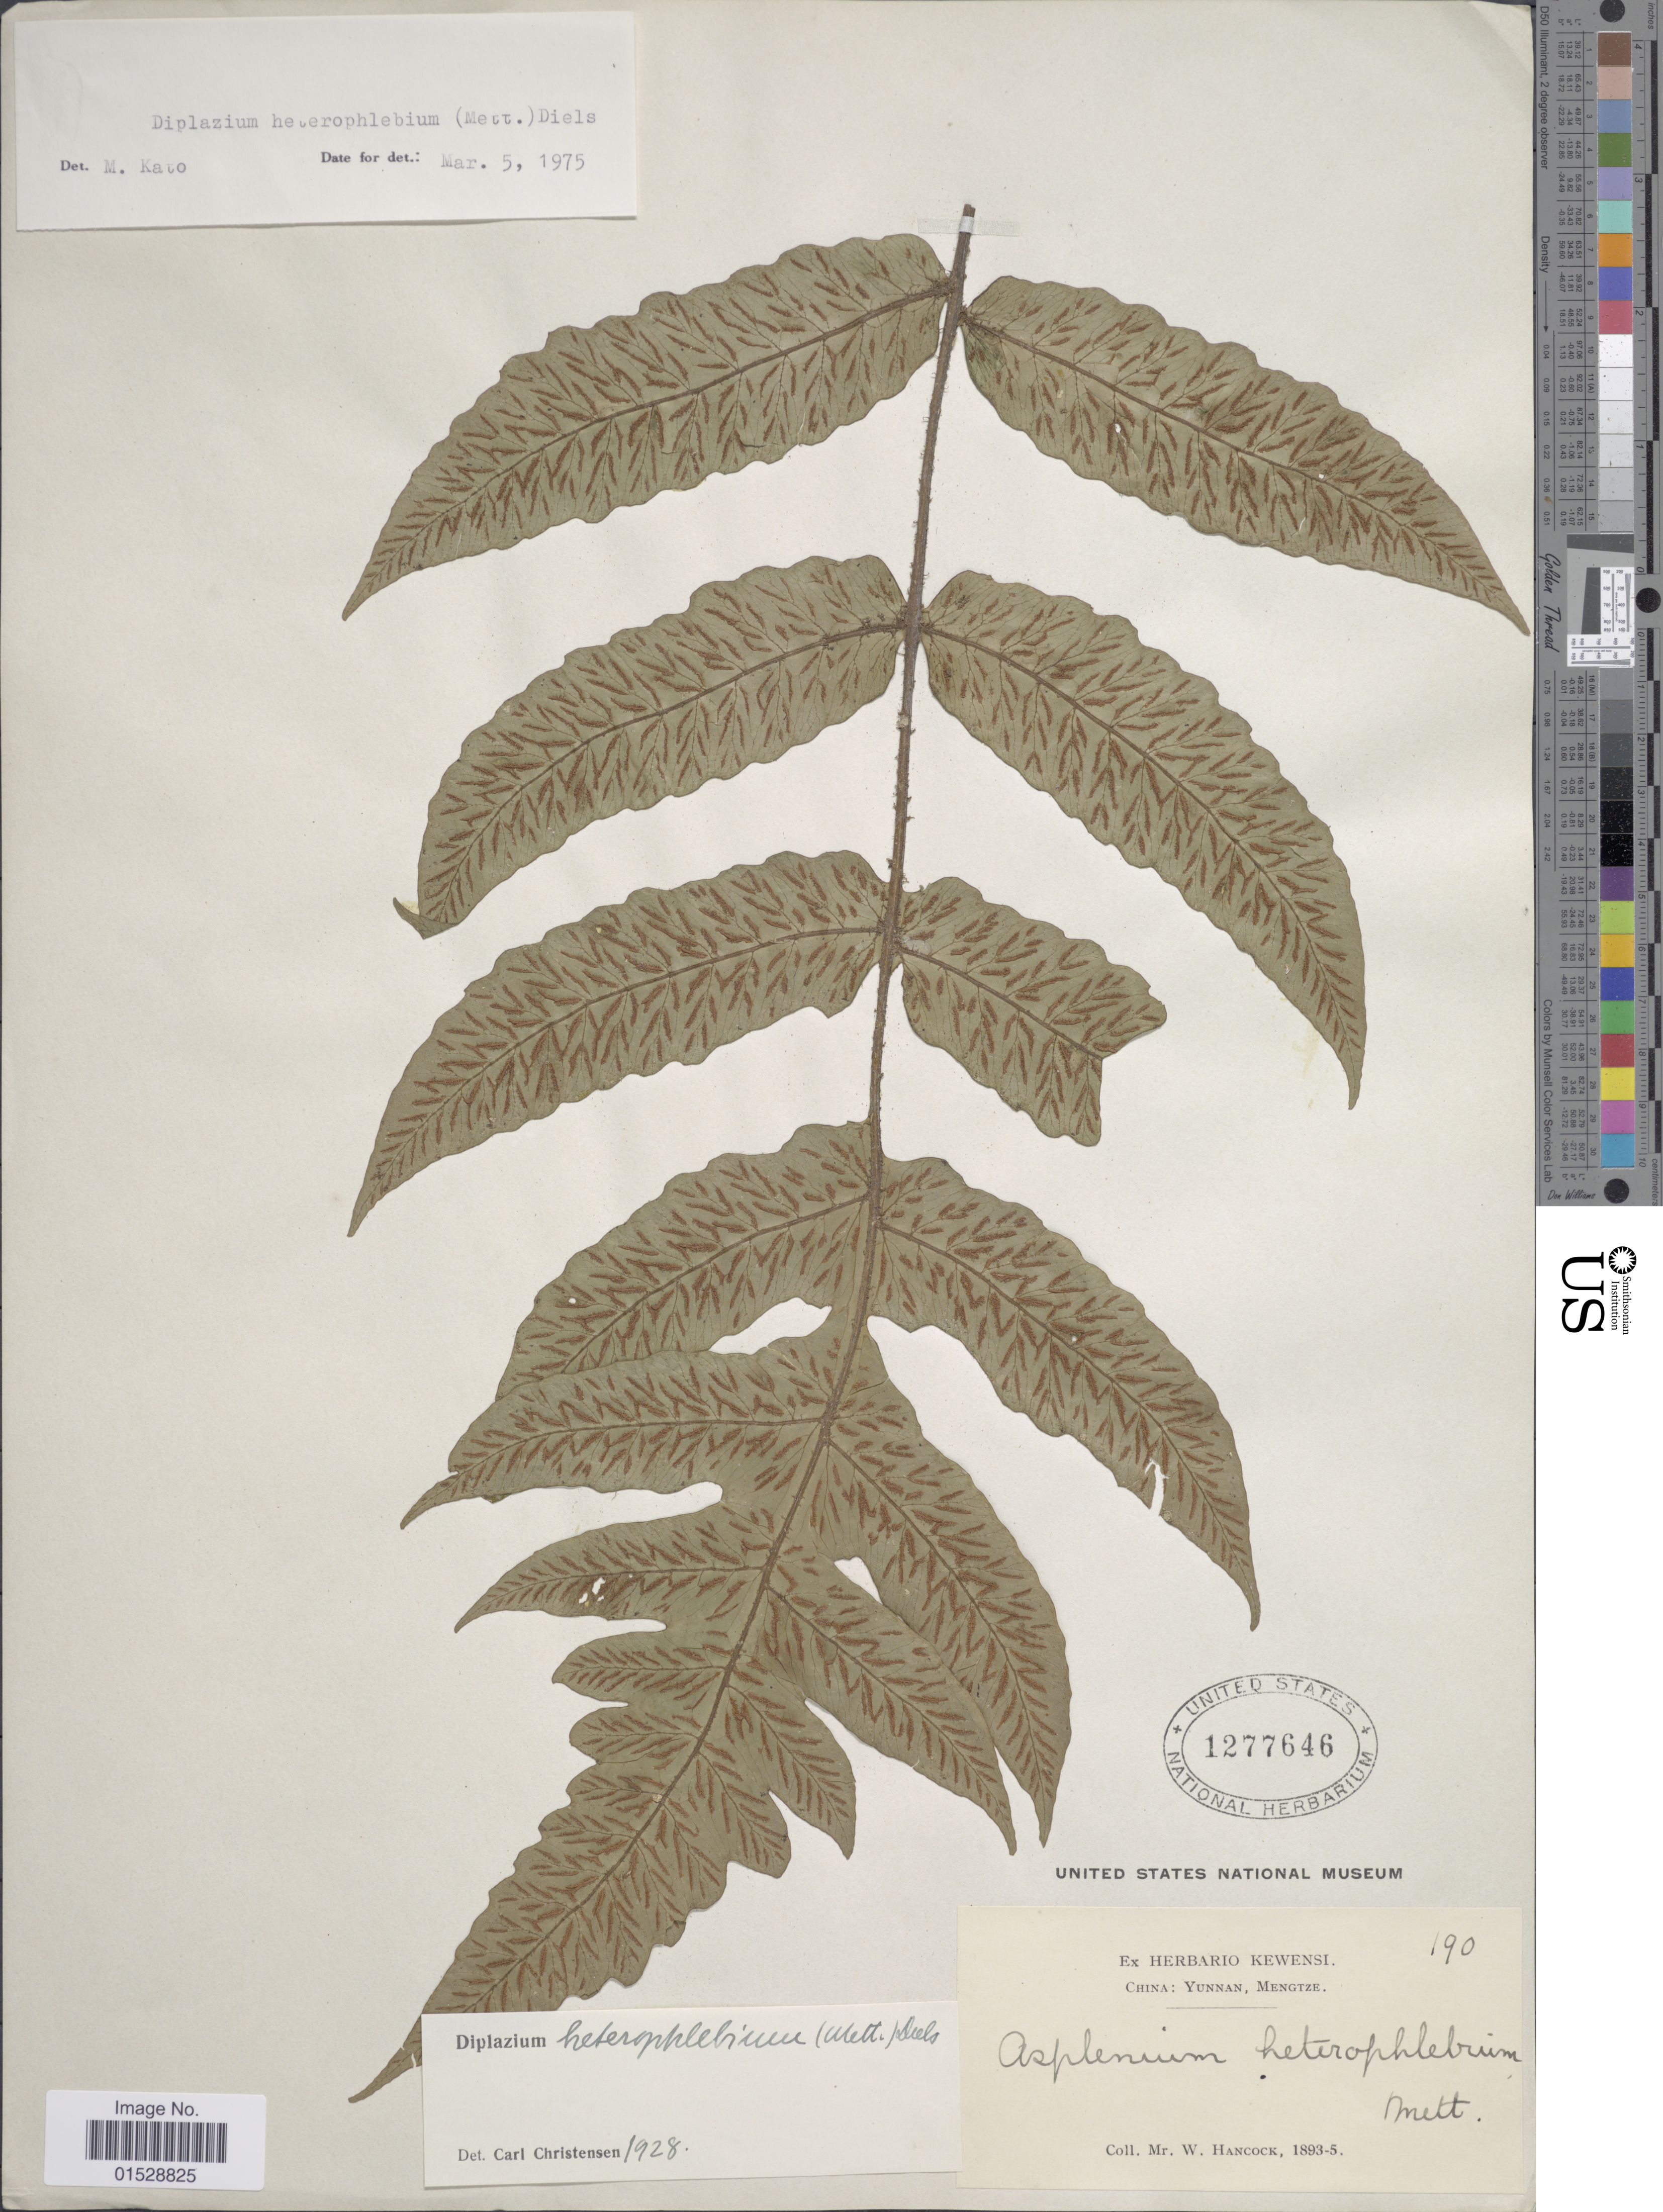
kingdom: Plantae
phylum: Tracheophyta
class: Polypodiopsida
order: Polypodiales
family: Athyriaceae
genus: Deparia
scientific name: Deparia heterophlebia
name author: (Mett. ex Baker) R. Sano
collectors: W. Hancock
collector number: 190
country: China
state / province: Yunnan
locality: China: Yunnan, Mengtze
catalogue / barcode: US 1277646